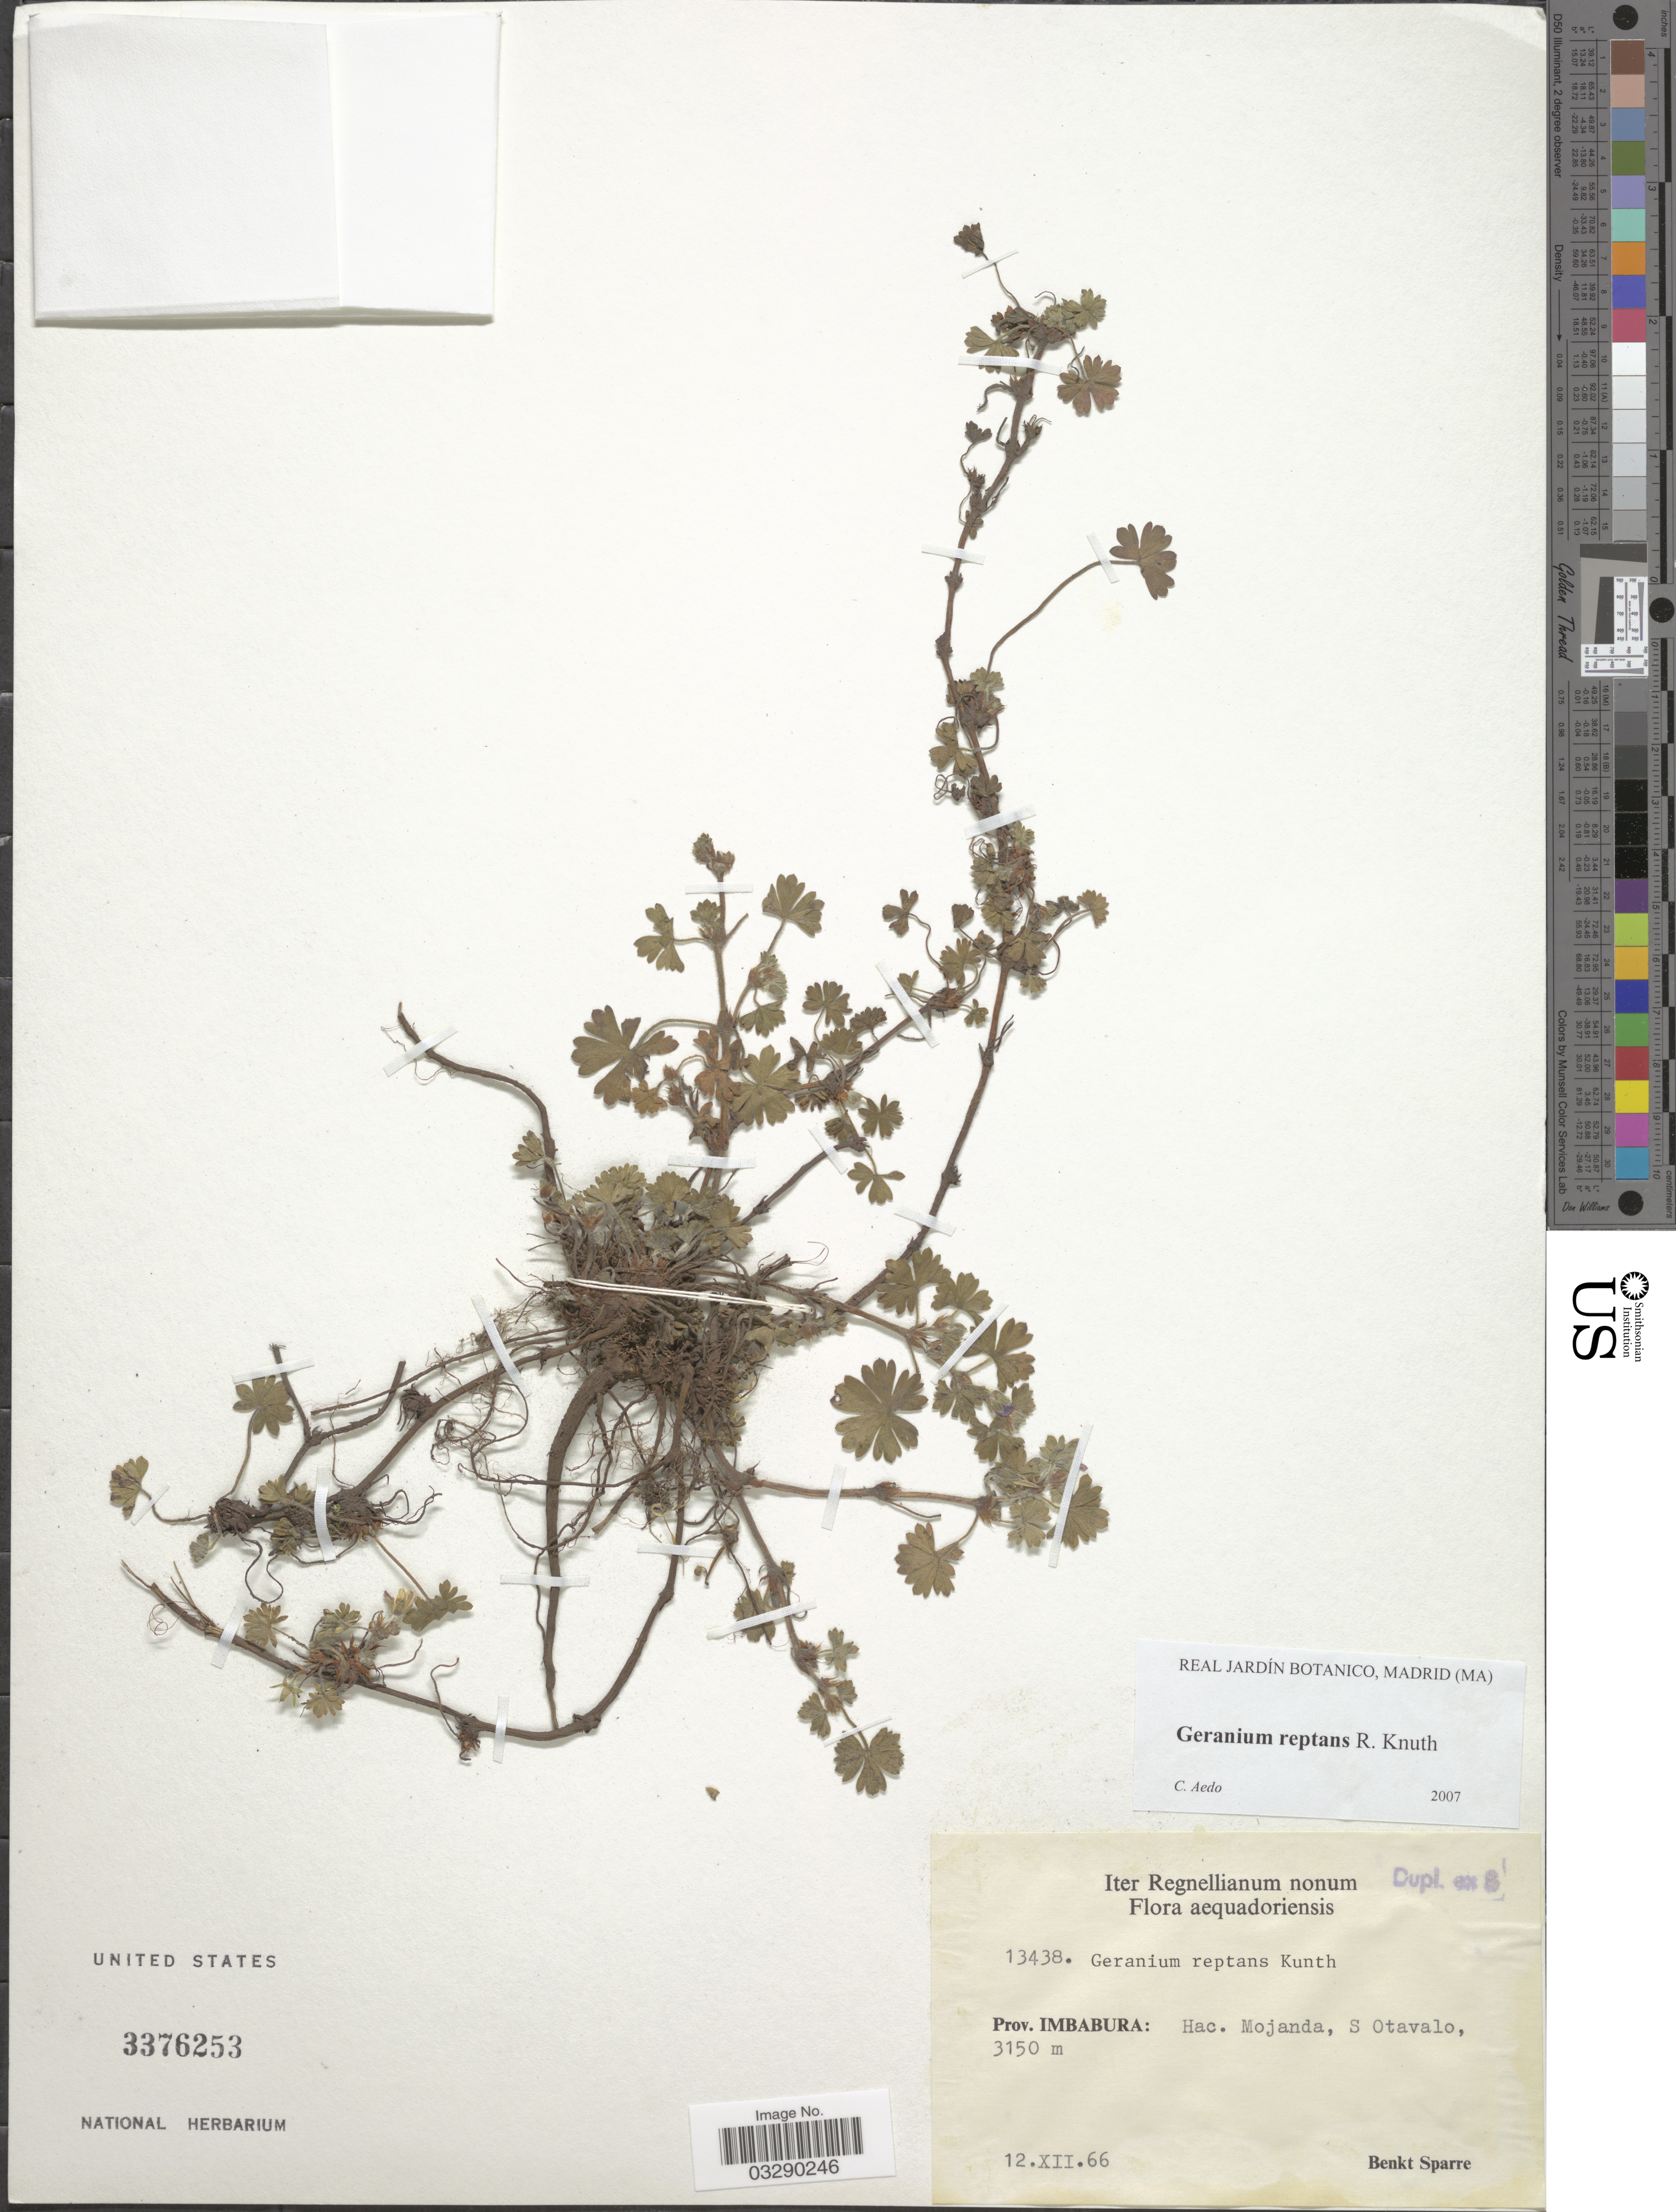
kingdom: Plantae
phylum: Tracheophyta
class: Magnoliopsida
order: Geraniales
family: Geraniaceae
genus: Geranium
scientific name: Geranium reptans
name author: R. Knuth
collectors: B. Sparre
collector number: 13438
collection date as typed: Transcribed d/m/y: 12/12/66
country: Ecuador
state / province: Imbabura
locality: Hac. Mojanda, S Otavalo.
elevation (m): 3150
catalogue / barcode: US 3376253